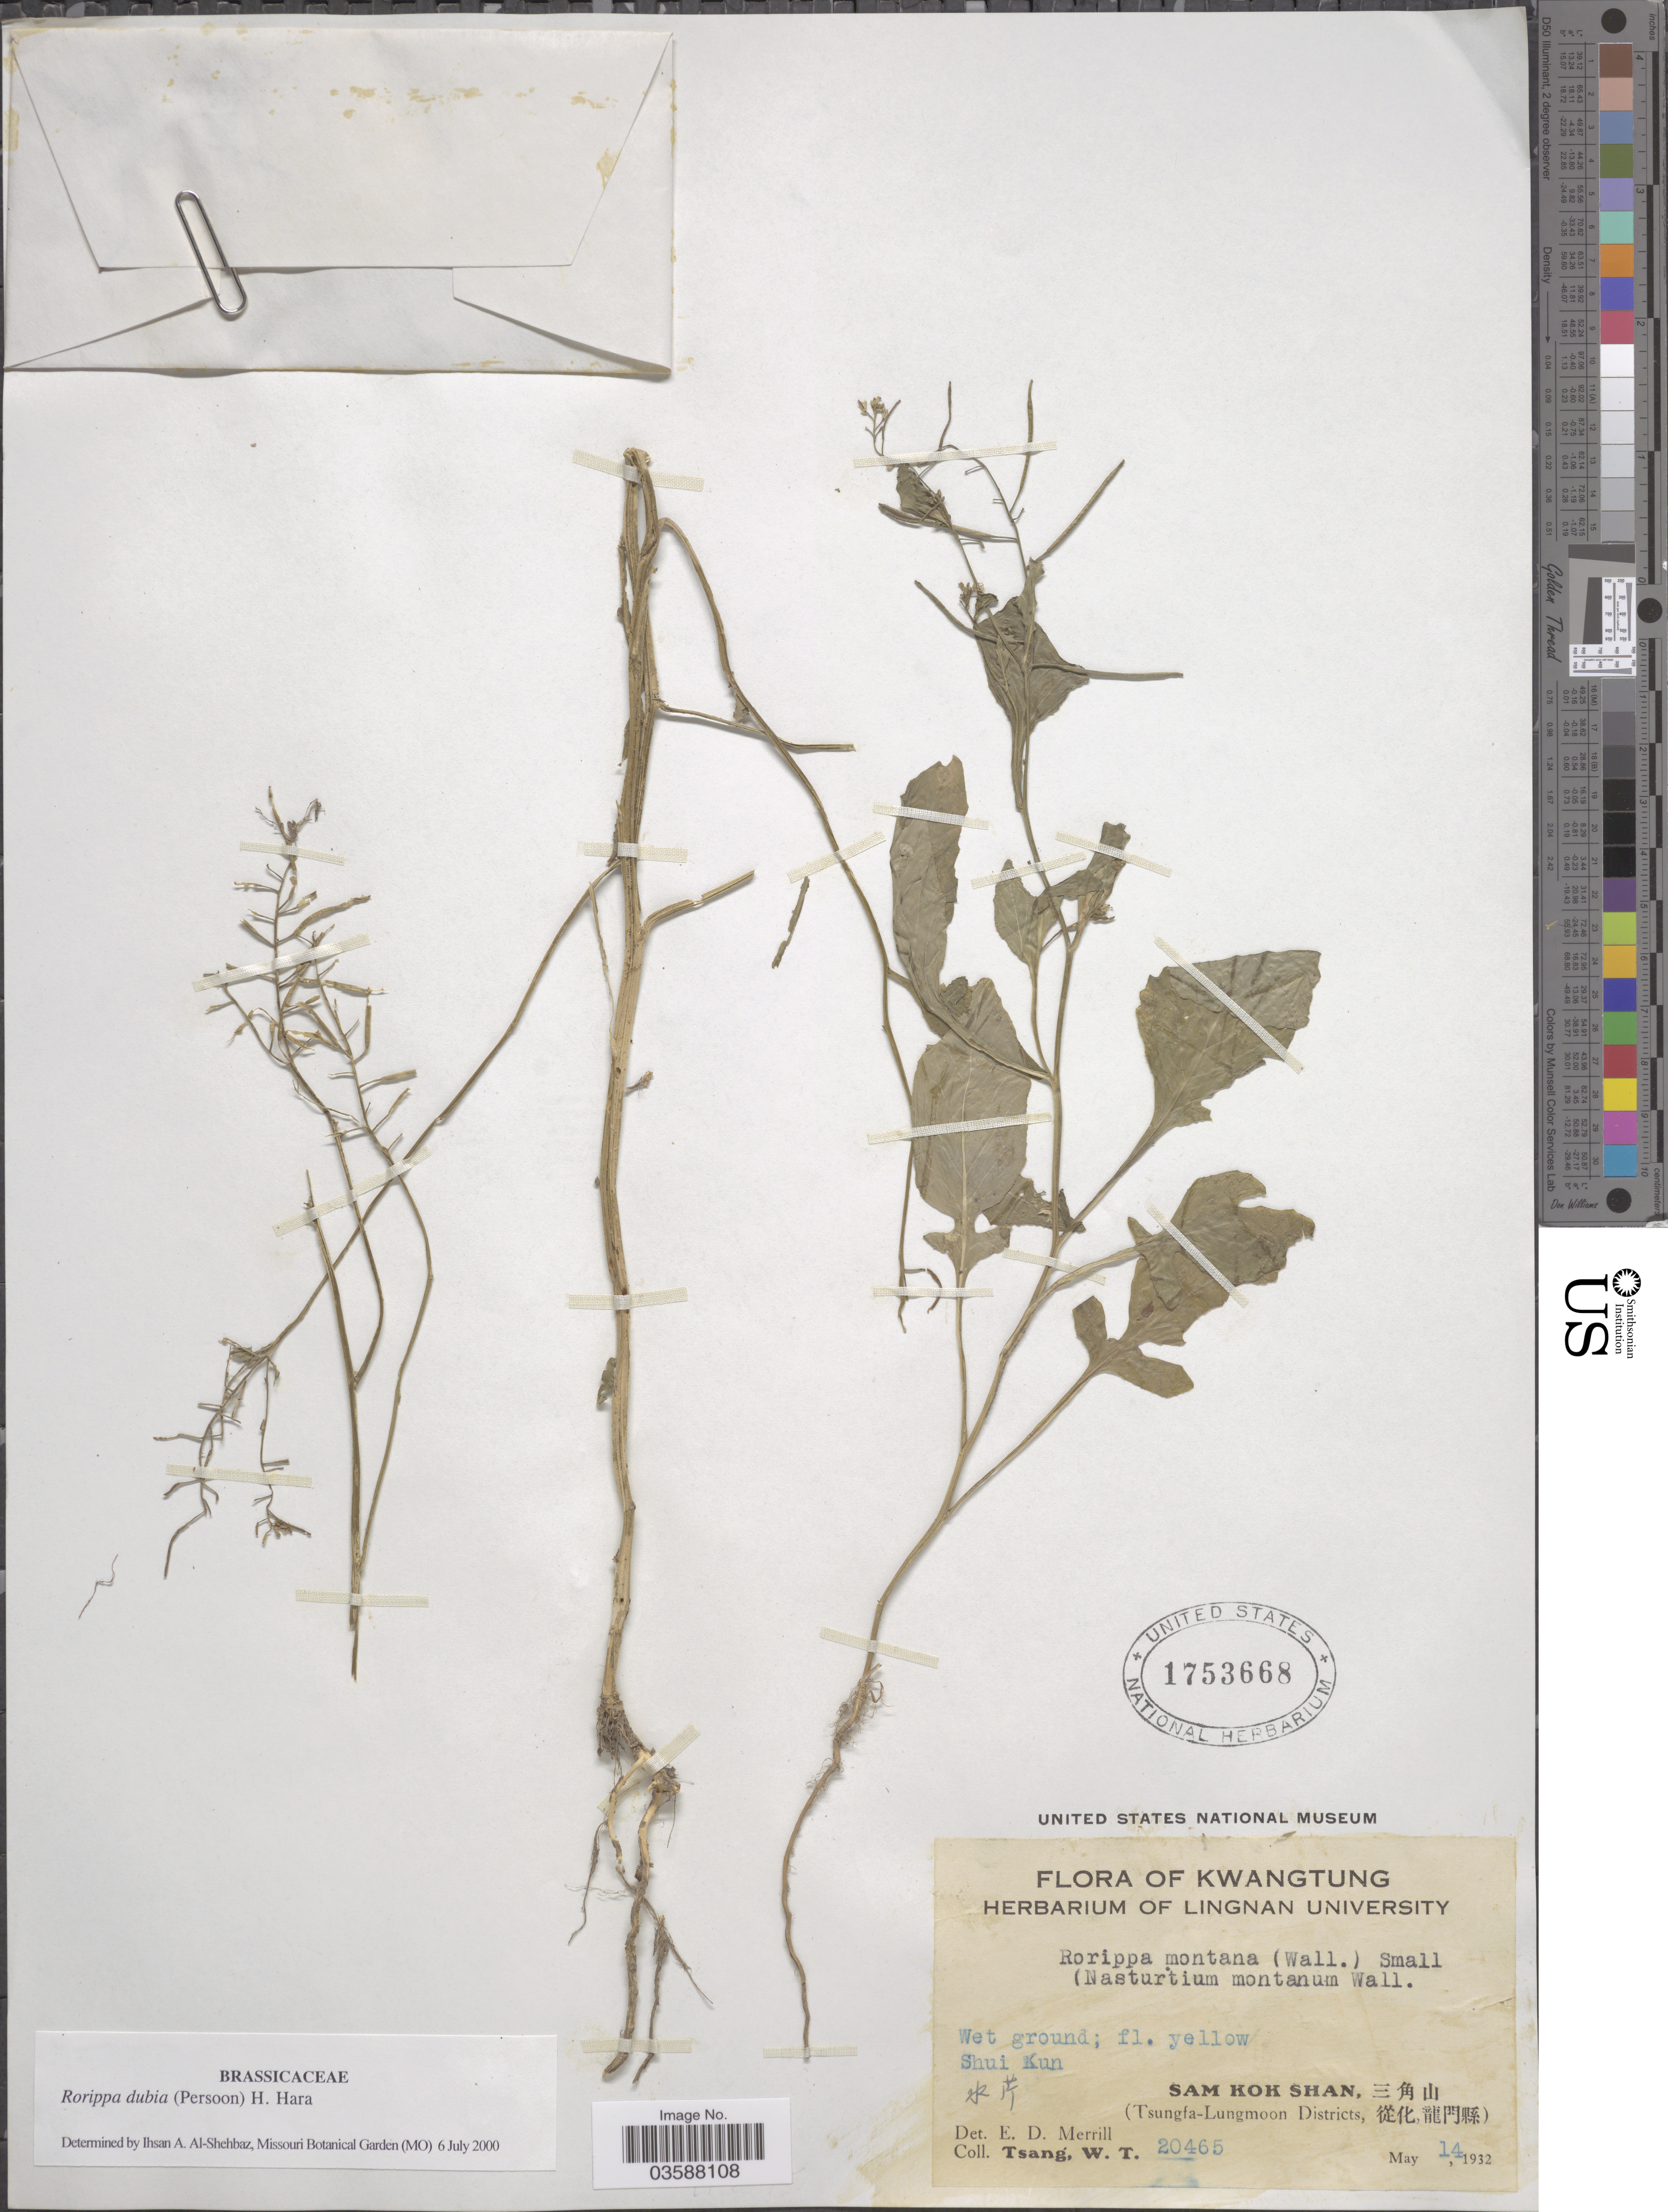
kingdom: Plantae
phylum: Tracheophyta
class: Magnoliopsida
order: Brassicales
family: Brassicaceae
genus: Rorippa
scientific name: Rorippa dubia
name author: (Pers.) H. Hara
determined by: Al-Shehbaz, I. A., (MO), Missouri Botanical Garden (UNITED STATES)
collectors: W. T. Tsang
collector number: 20465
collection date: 1932-05-14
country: China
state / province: Guangdong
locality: Kwangtung. Shui Kun X. Sam Kok Shan, X. (Tsungfa-Lungmoon Districts, X).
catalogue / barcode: US 1753668